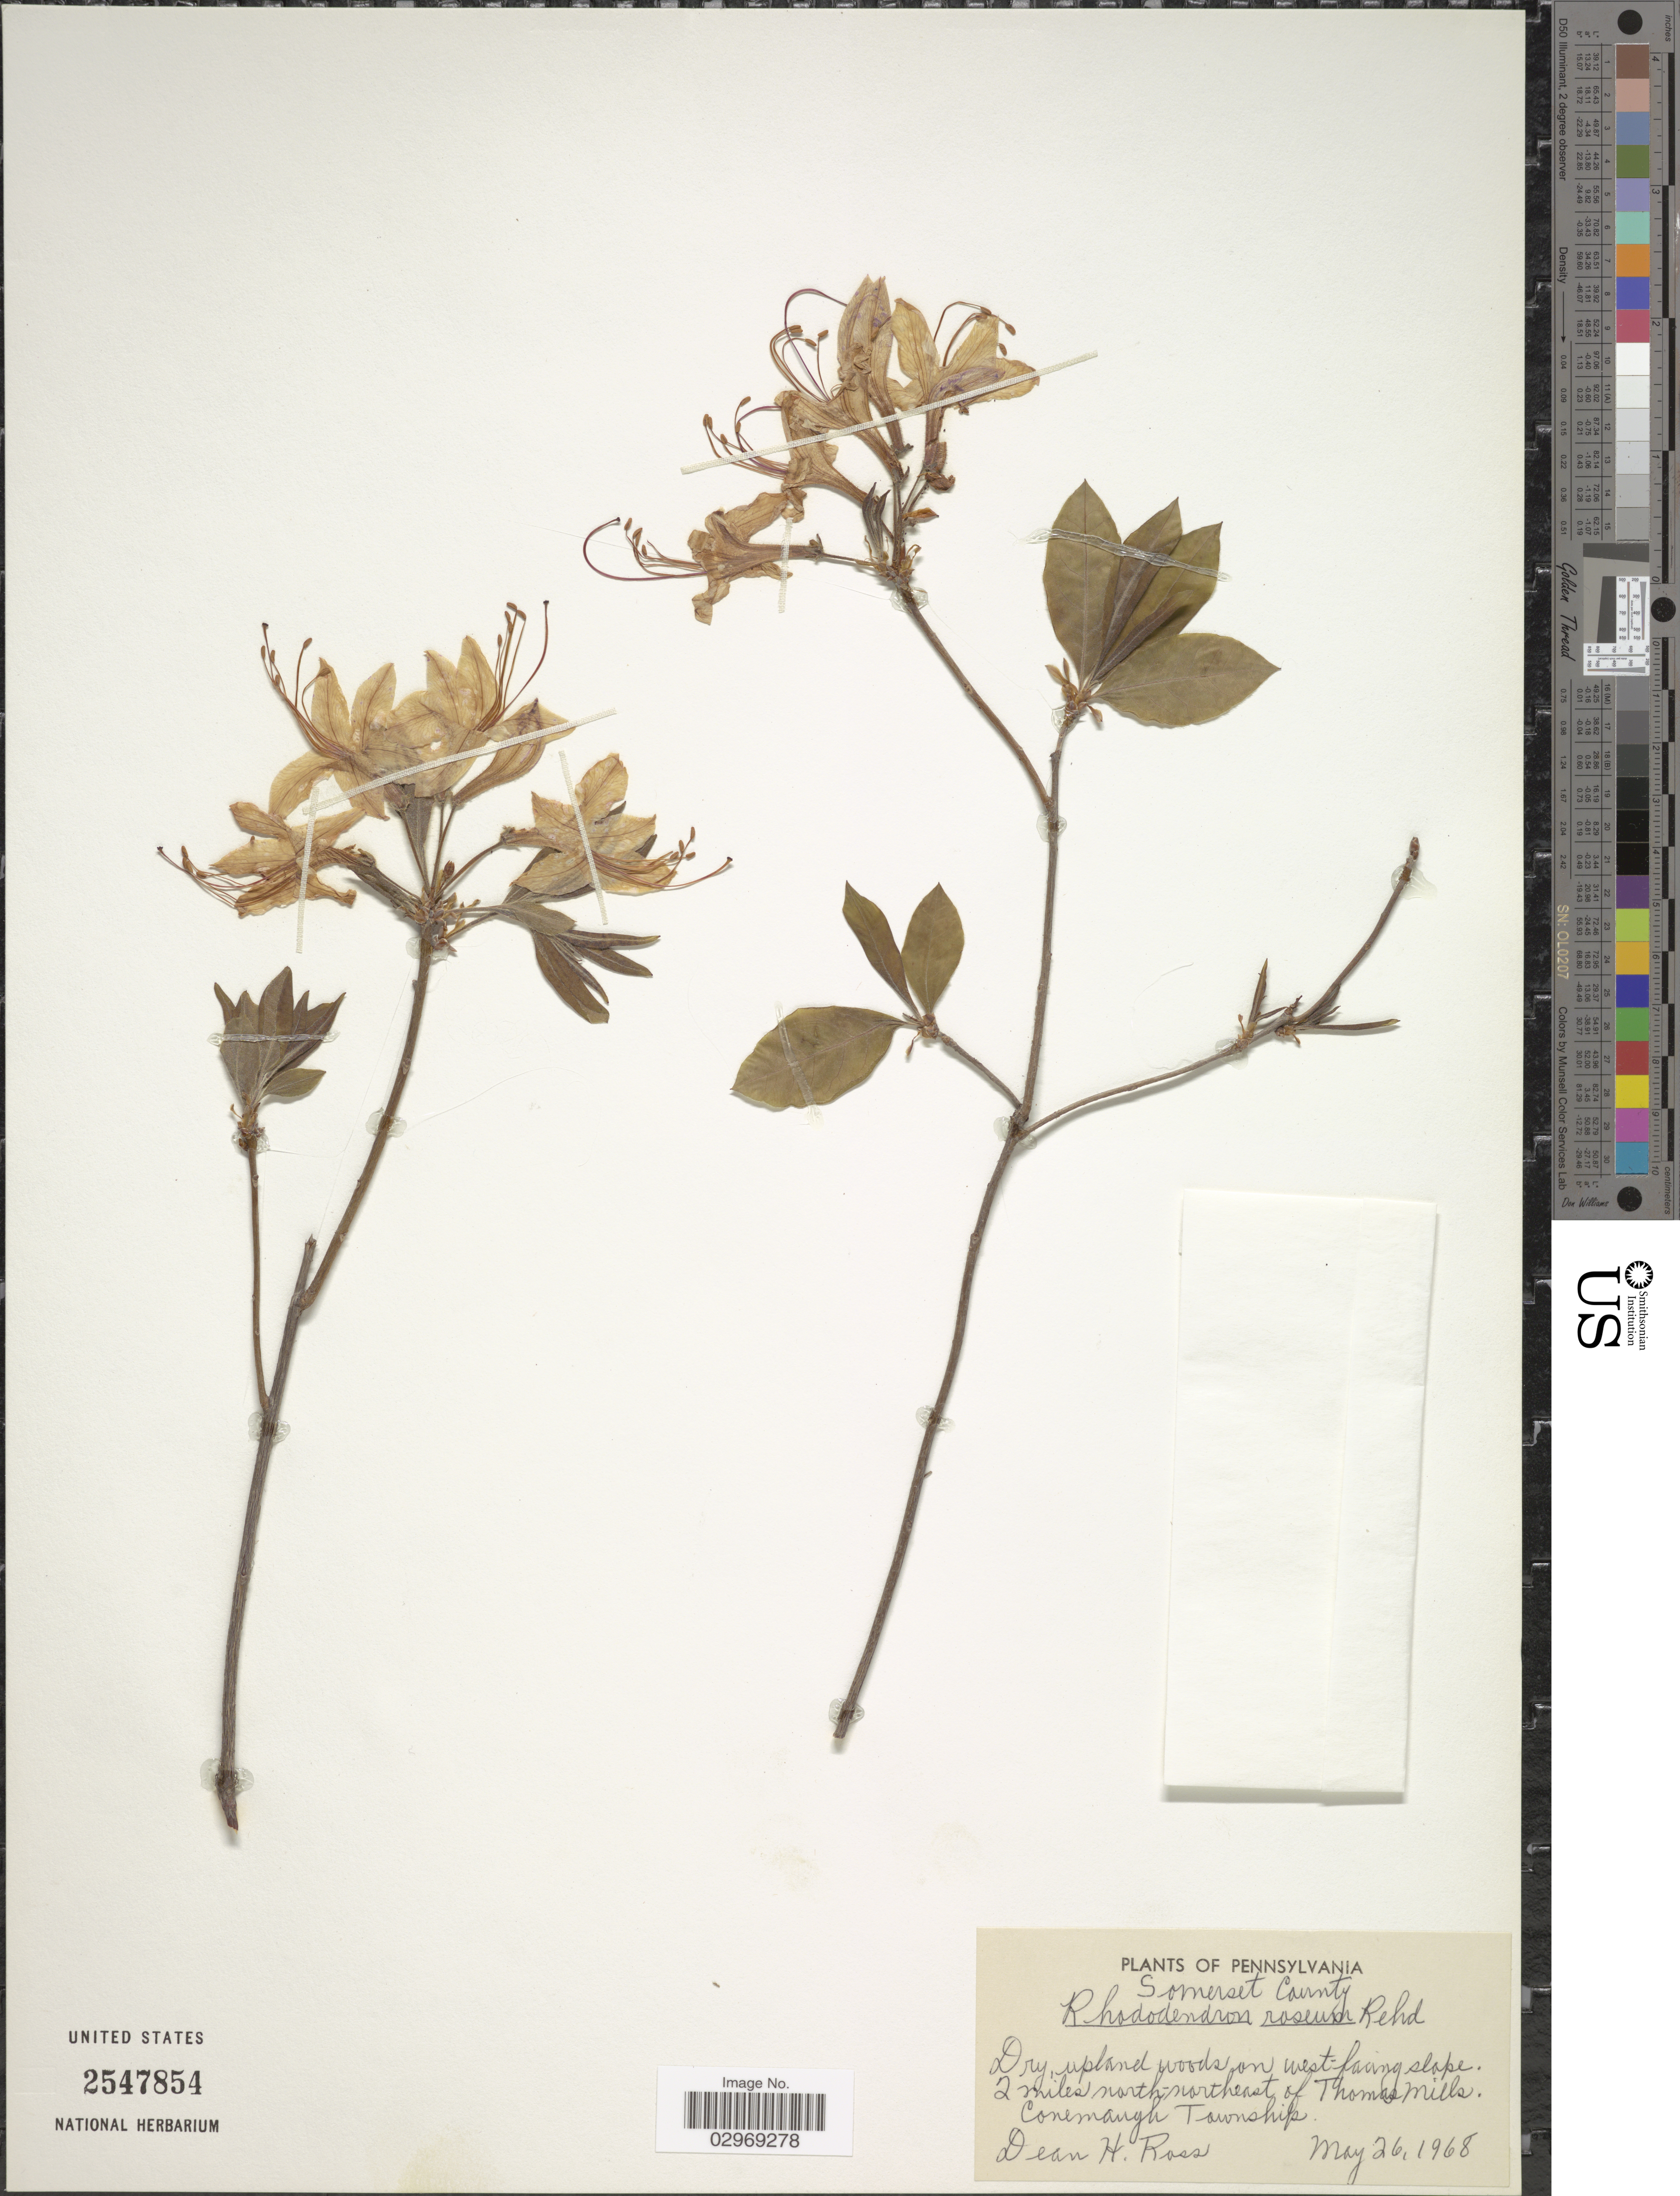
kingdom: Plantae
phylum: Tracheophyta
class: Magnoliopsida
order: Ericales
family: Ericaceae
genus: Rhododendron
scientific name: Rhododendron roseum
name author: (Loisel.) Rehder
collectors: D. Ross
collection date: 1968-05-26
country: United States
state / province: Pennsylvania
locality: Somerset County. 2 miles north-northeast of Thomas Mills. Conemaugh Township.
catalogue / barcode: US 2547854